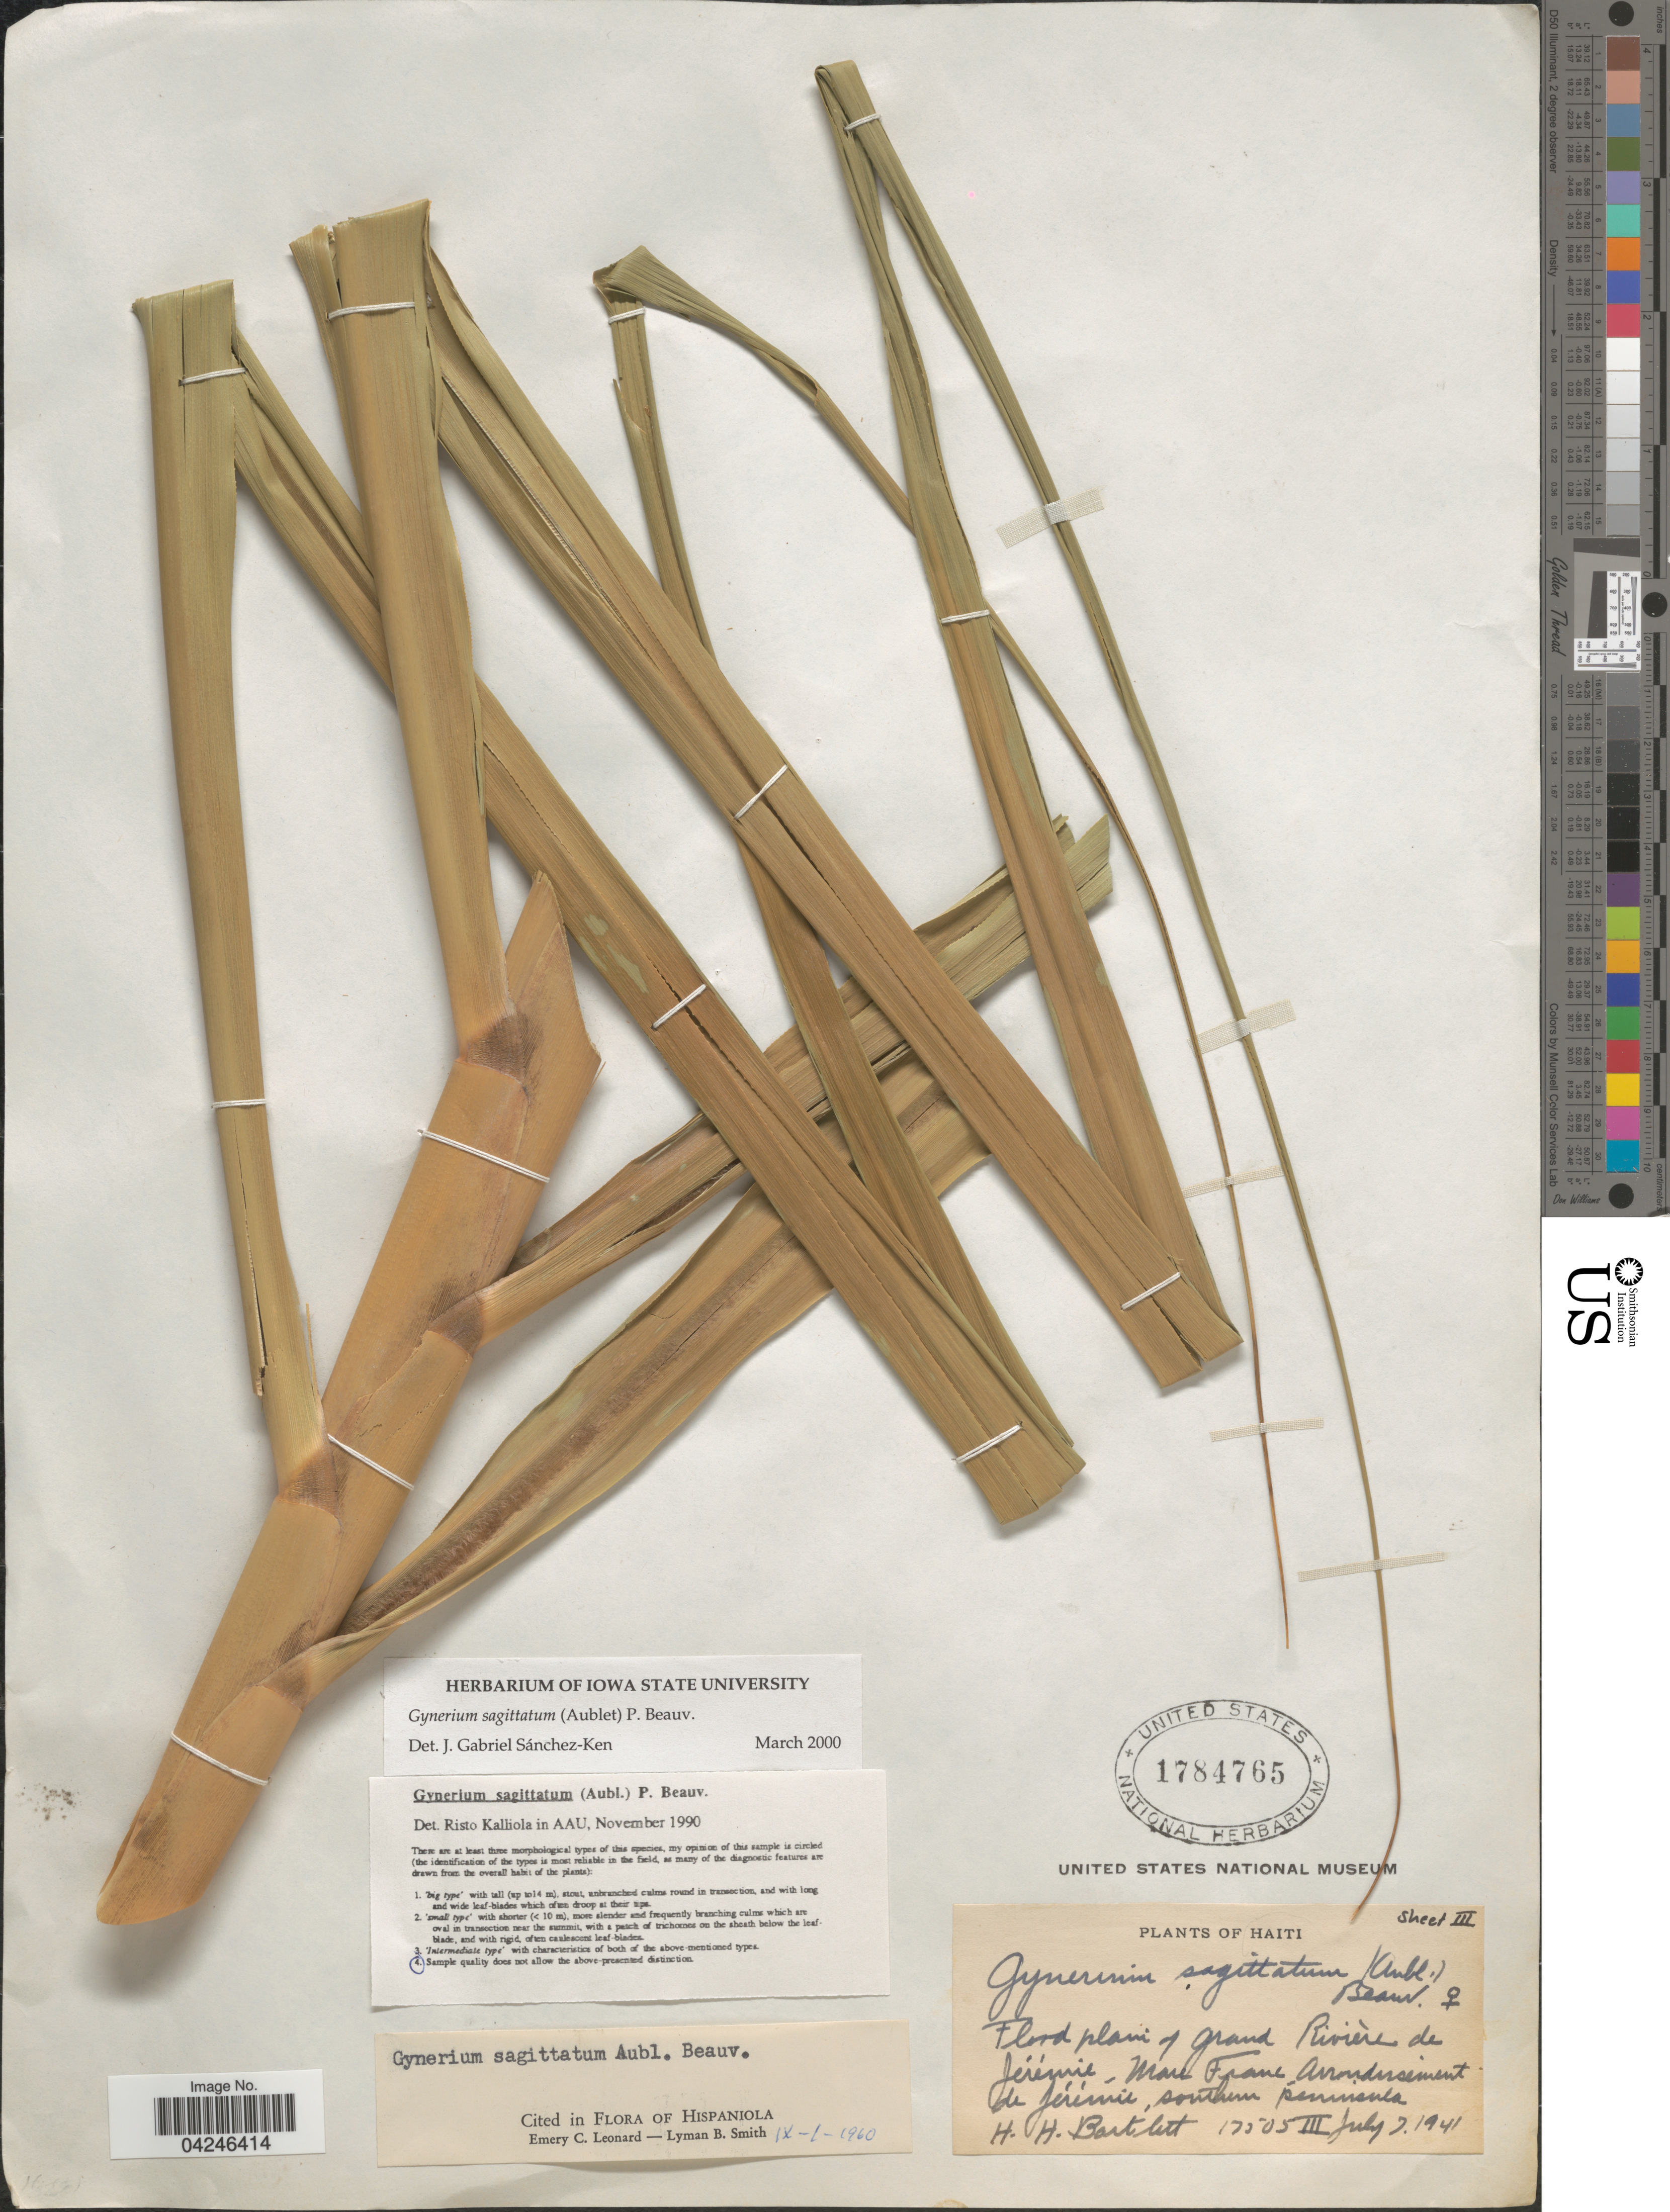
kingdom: Plantae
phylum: Tracheophyta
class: Liliopsida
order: Poales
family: Poaceae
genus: Gynerium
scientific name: Gynerium sagittatum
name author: (Aubl.) P. Beauv.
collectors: H. H. Bartlett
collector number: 17505III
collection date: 1941-07-07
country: Haiti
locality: The Republic of Haiti. Flood plain of Grand Rivière de Jérémie, Mare Franc, Arrondissement de Jérémie, southern peninsula.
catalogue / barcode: US 1784765